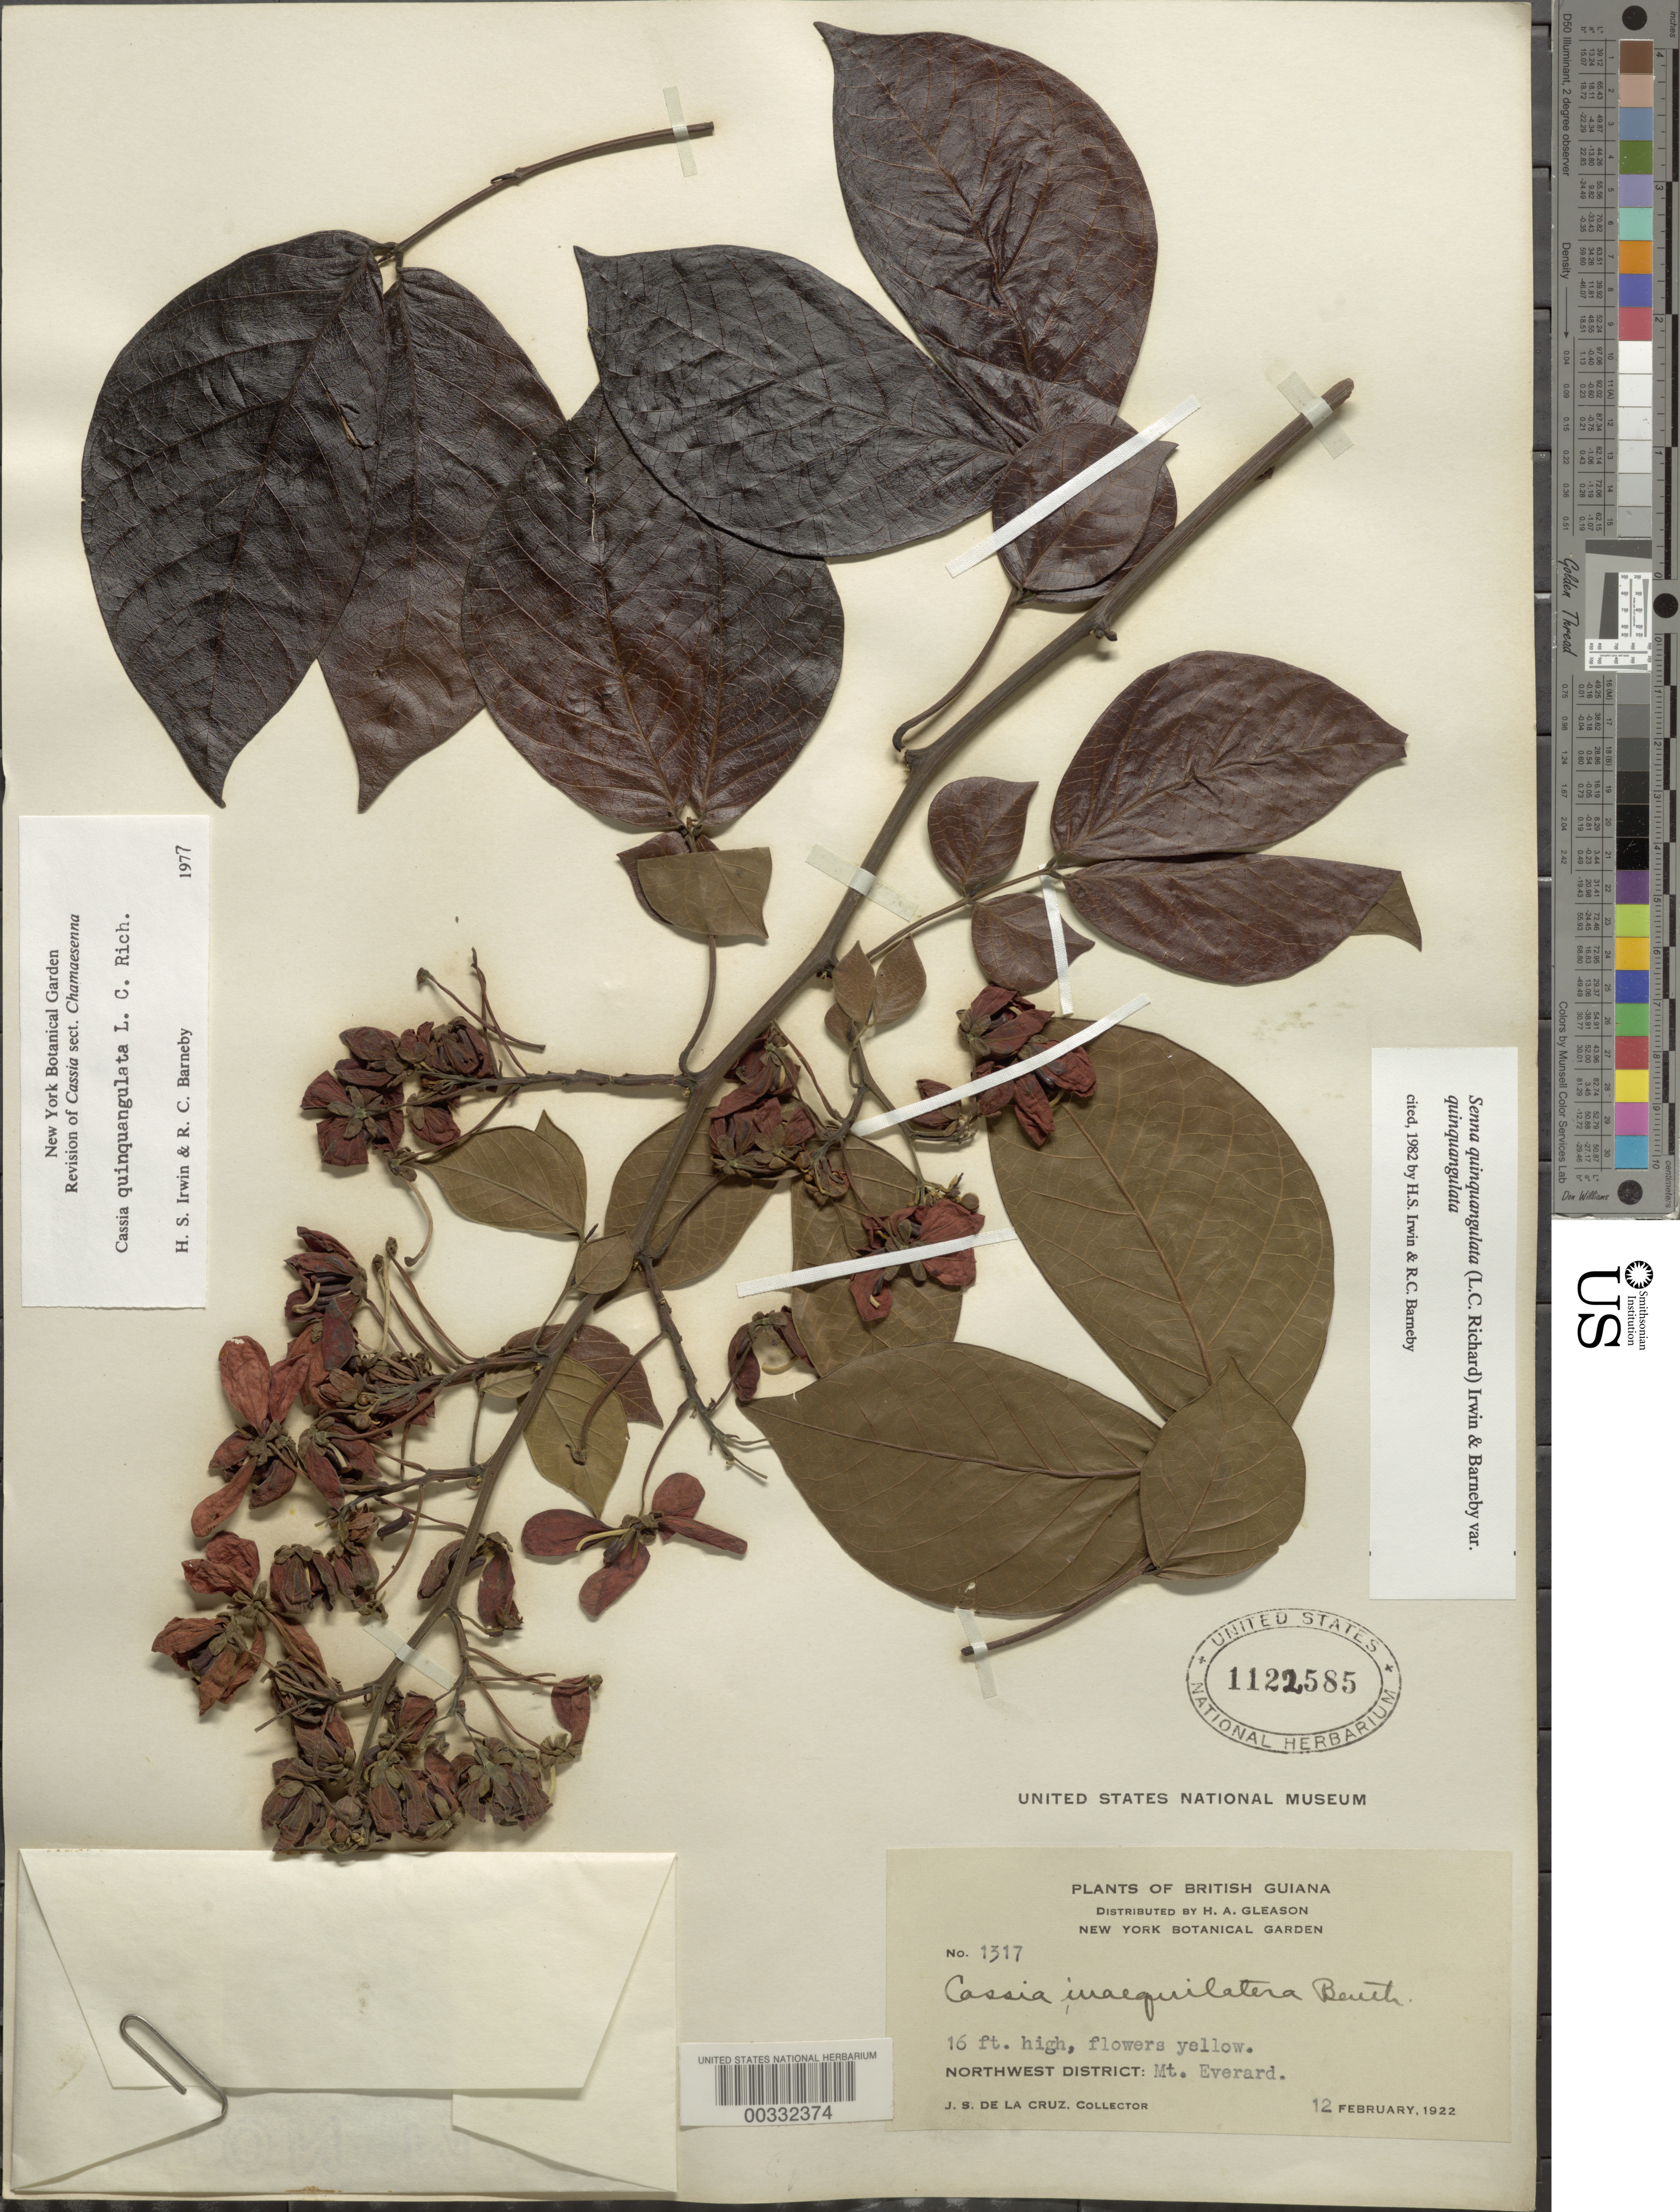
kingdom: Plantae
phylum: Tracheophyta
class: Magnoliopsida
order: Fabales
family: Fabaceae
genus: Senna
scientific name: Senna quinquangulata var. quinquangulata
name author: H.S. Irwin & Barneby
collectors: J. S. de la Cruz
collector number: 1317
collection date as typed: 12 Feb 1922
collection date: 1922-02-12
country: Guyana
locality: Mt. everard; northwest district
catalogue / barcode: US 1122585